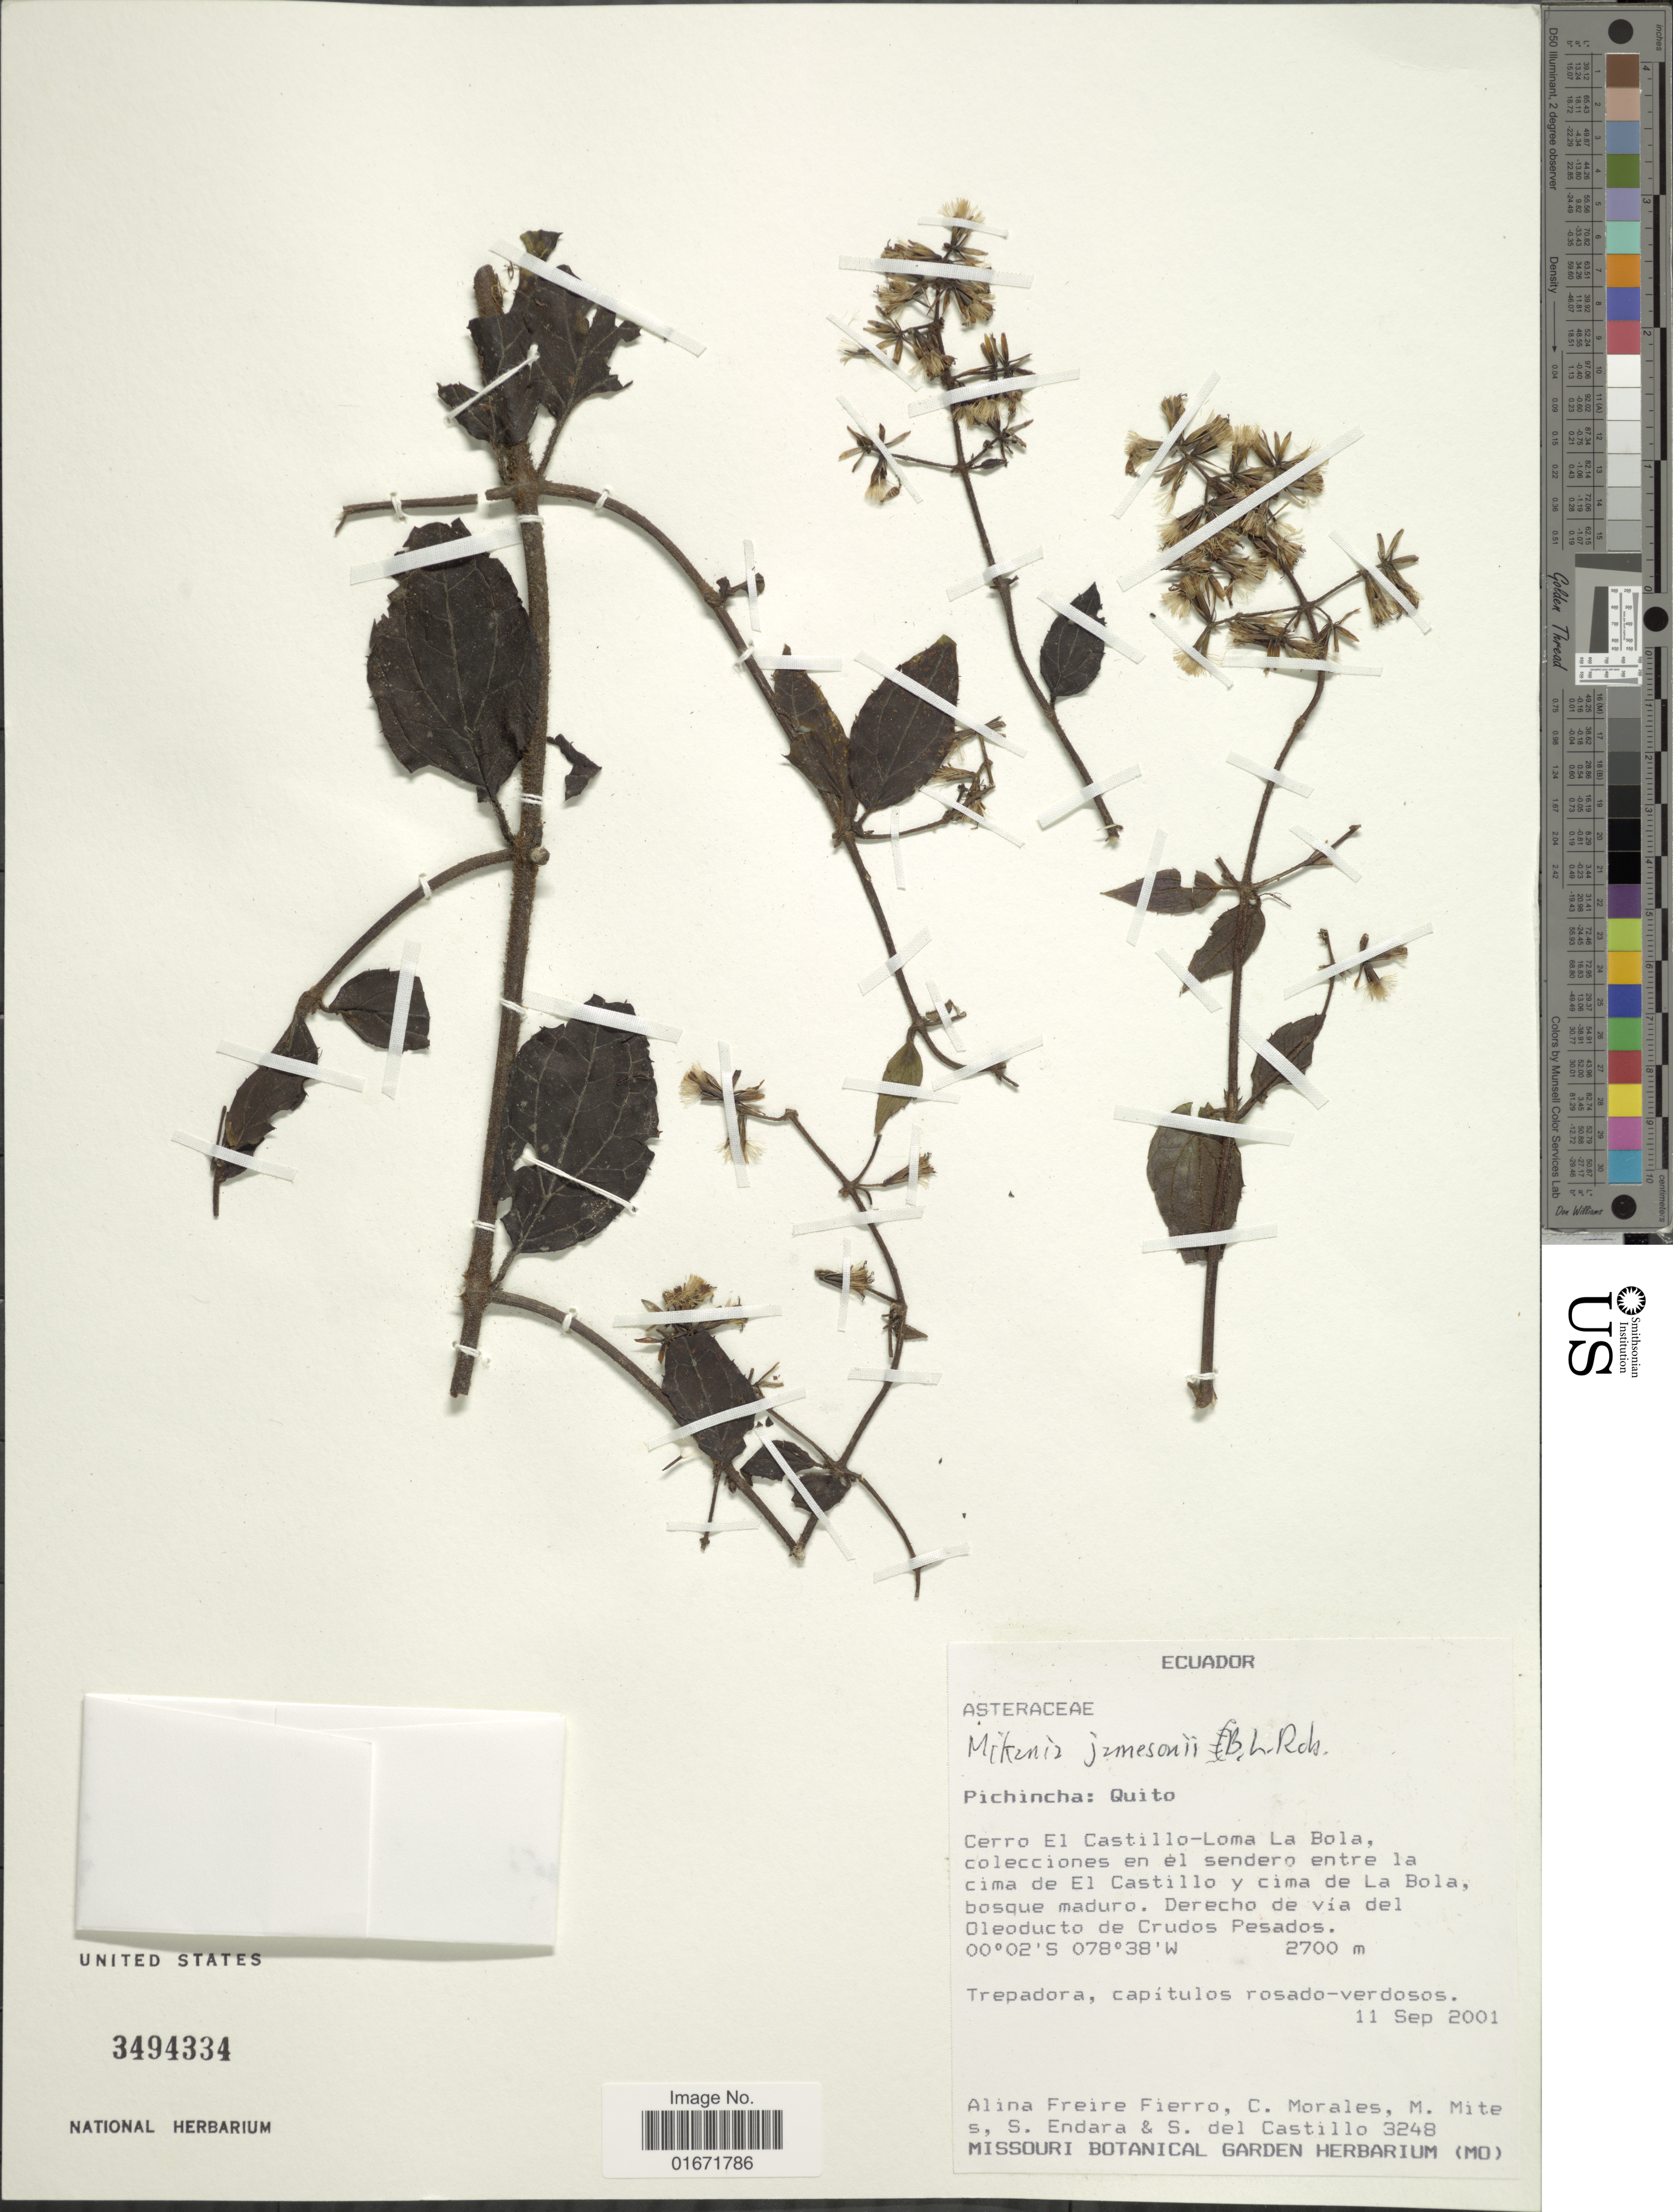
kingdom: Plantae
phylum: Tracheophyta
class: Magnoliopsida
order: Asterales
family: Asteraceae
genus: Mikania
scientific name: Mikania jamesonii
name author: B.L. Rob.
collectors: A. Freire-Fierro, C. Morales, M. Mites, S. Endara & S. Castillo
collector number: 3248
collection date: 2001-09-11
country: Ecuador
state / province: Pichincha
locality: Pichincha: Quito. Cerro El Castillo-Loma La Bola, colecciones en el sendero entre la cima de El Castillo y cima de La Bola, bosque maduro. Derecho de via del Oleoducto de Crudos Pesados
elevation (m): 2700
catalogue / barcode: US 3494334